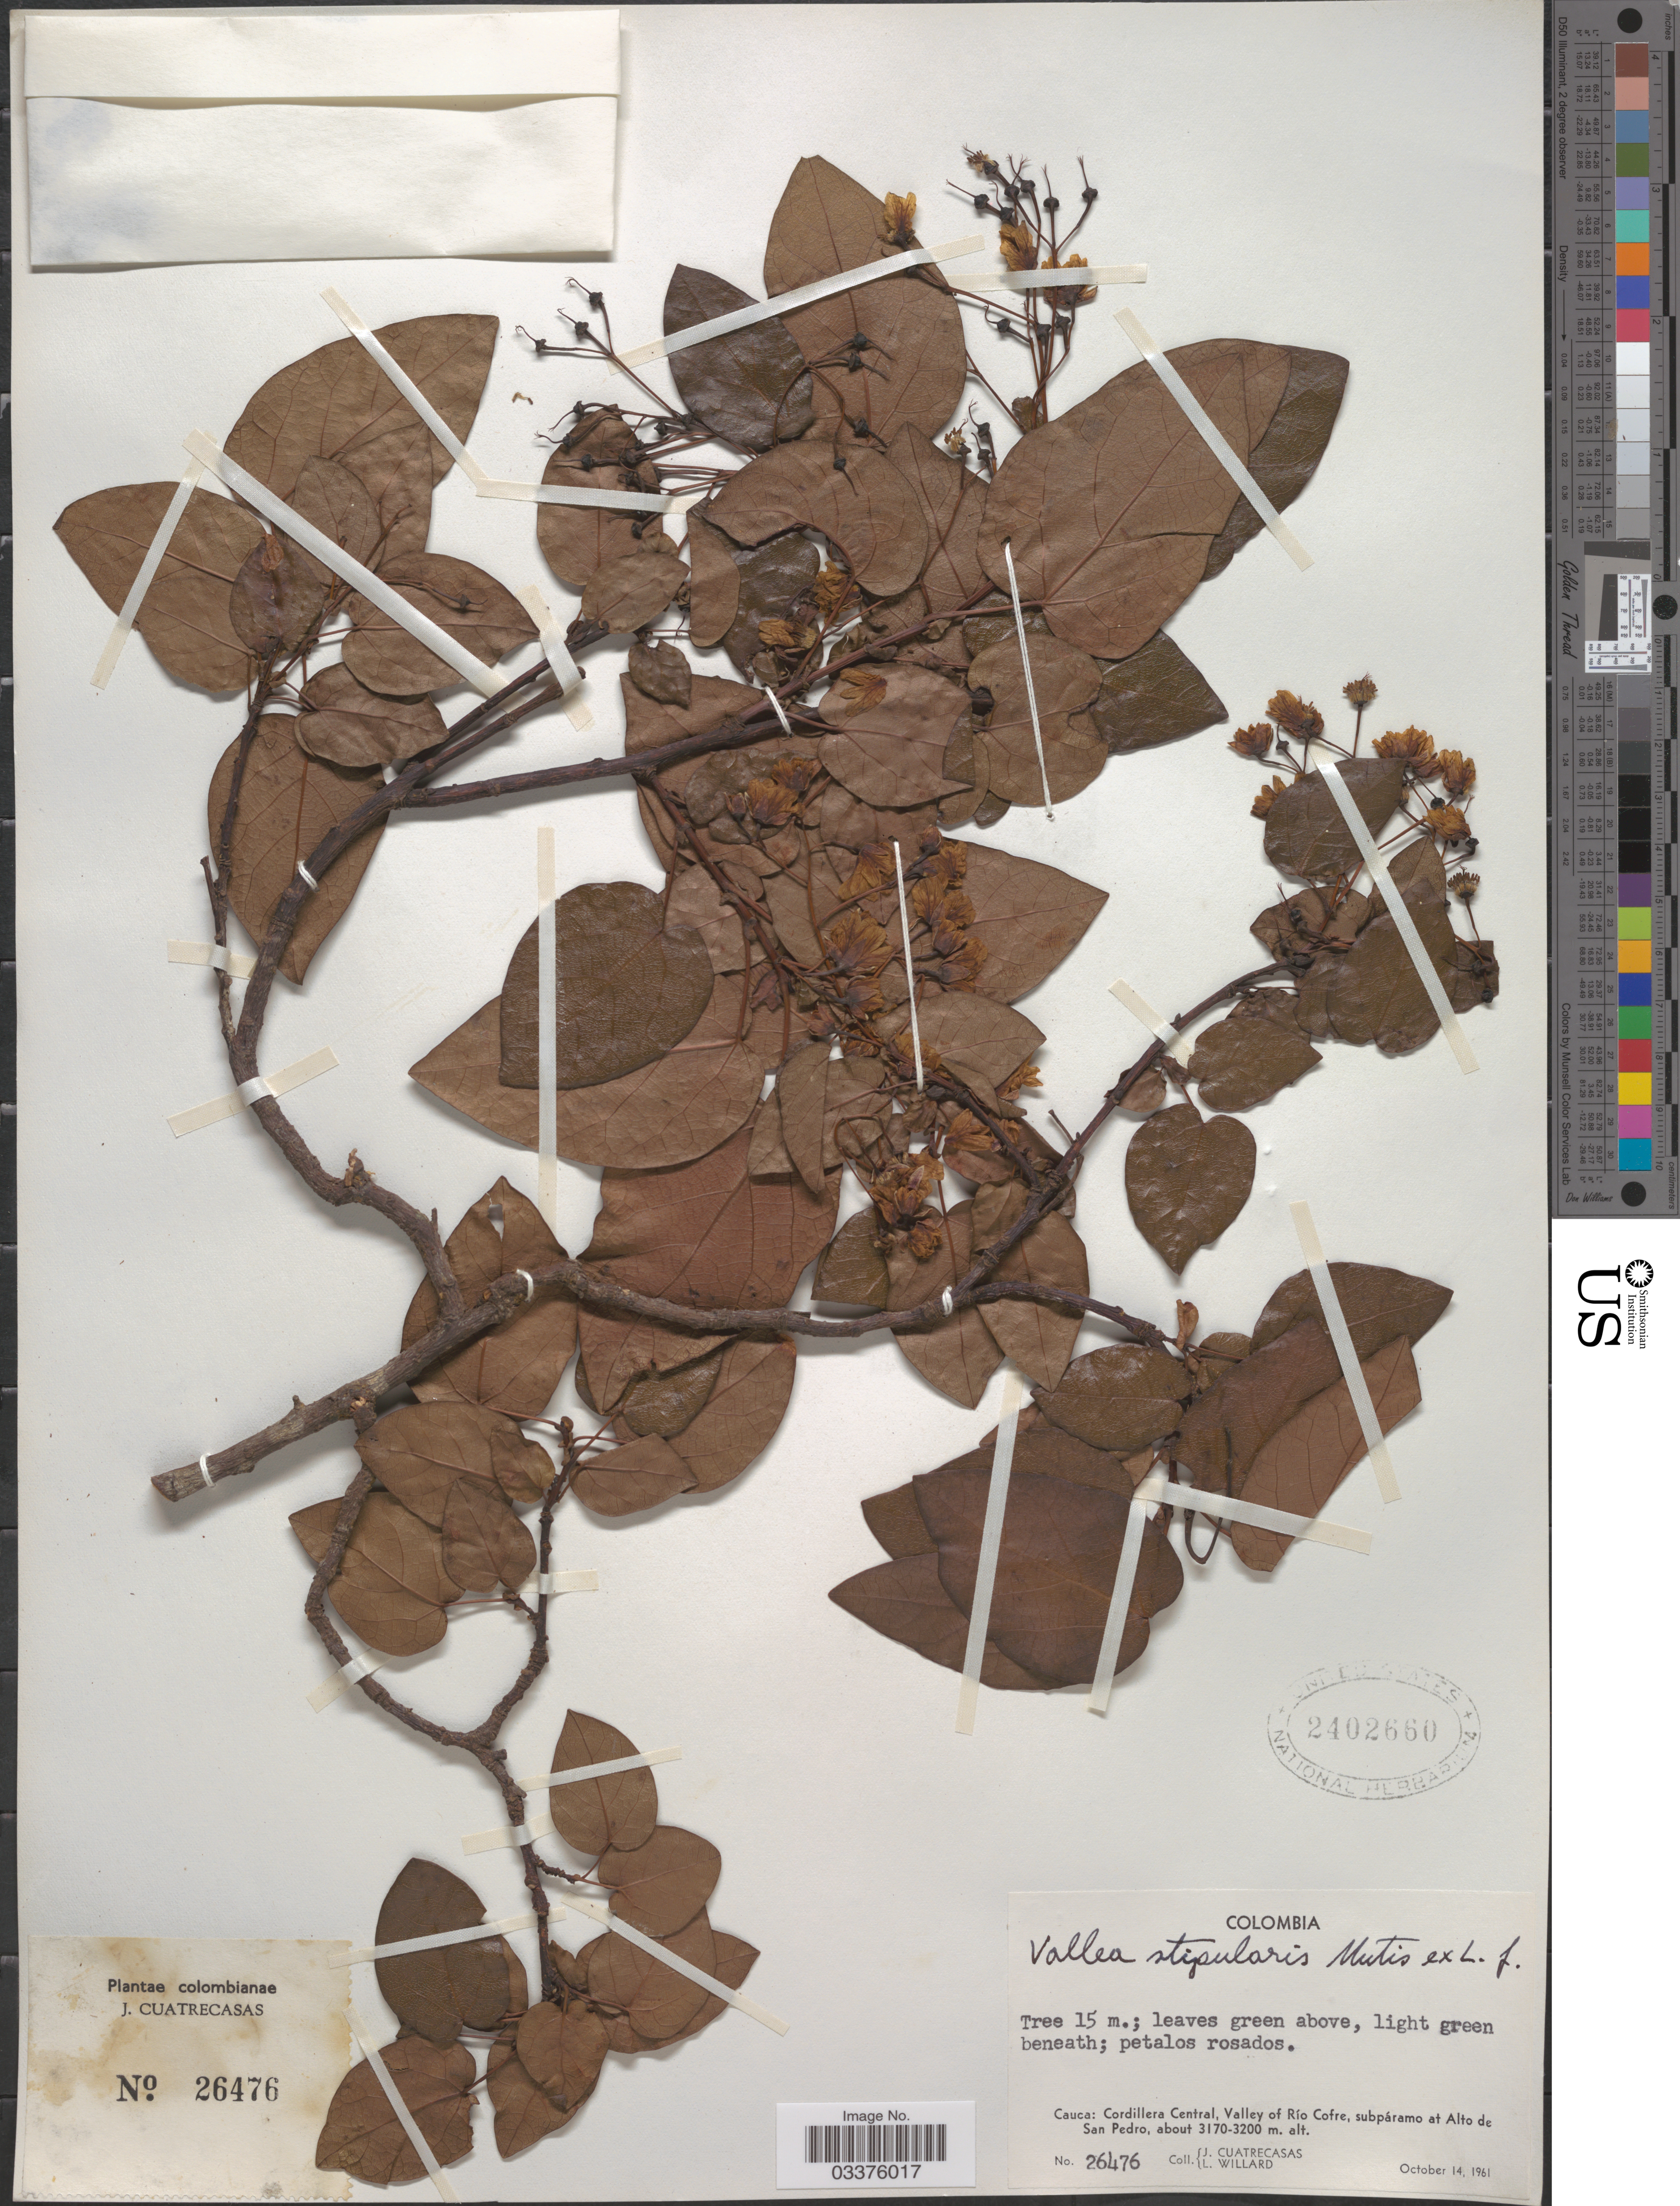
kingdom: Plantae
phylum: Tracheophyta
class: Magnoliopsida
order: Oxalidales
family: Elaeocarpaceae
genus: Vallea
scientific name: Vallea stipularis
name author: L. f.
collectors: J. Cuatrecasas & L. Willard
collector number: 26476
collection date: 1961-10-14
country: Colombia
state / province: Cauca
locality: Cordillera Central, Valley of Río Cofre, subpáramo at Alto de San Pedro.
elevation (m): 3170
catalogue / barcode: US 2402660